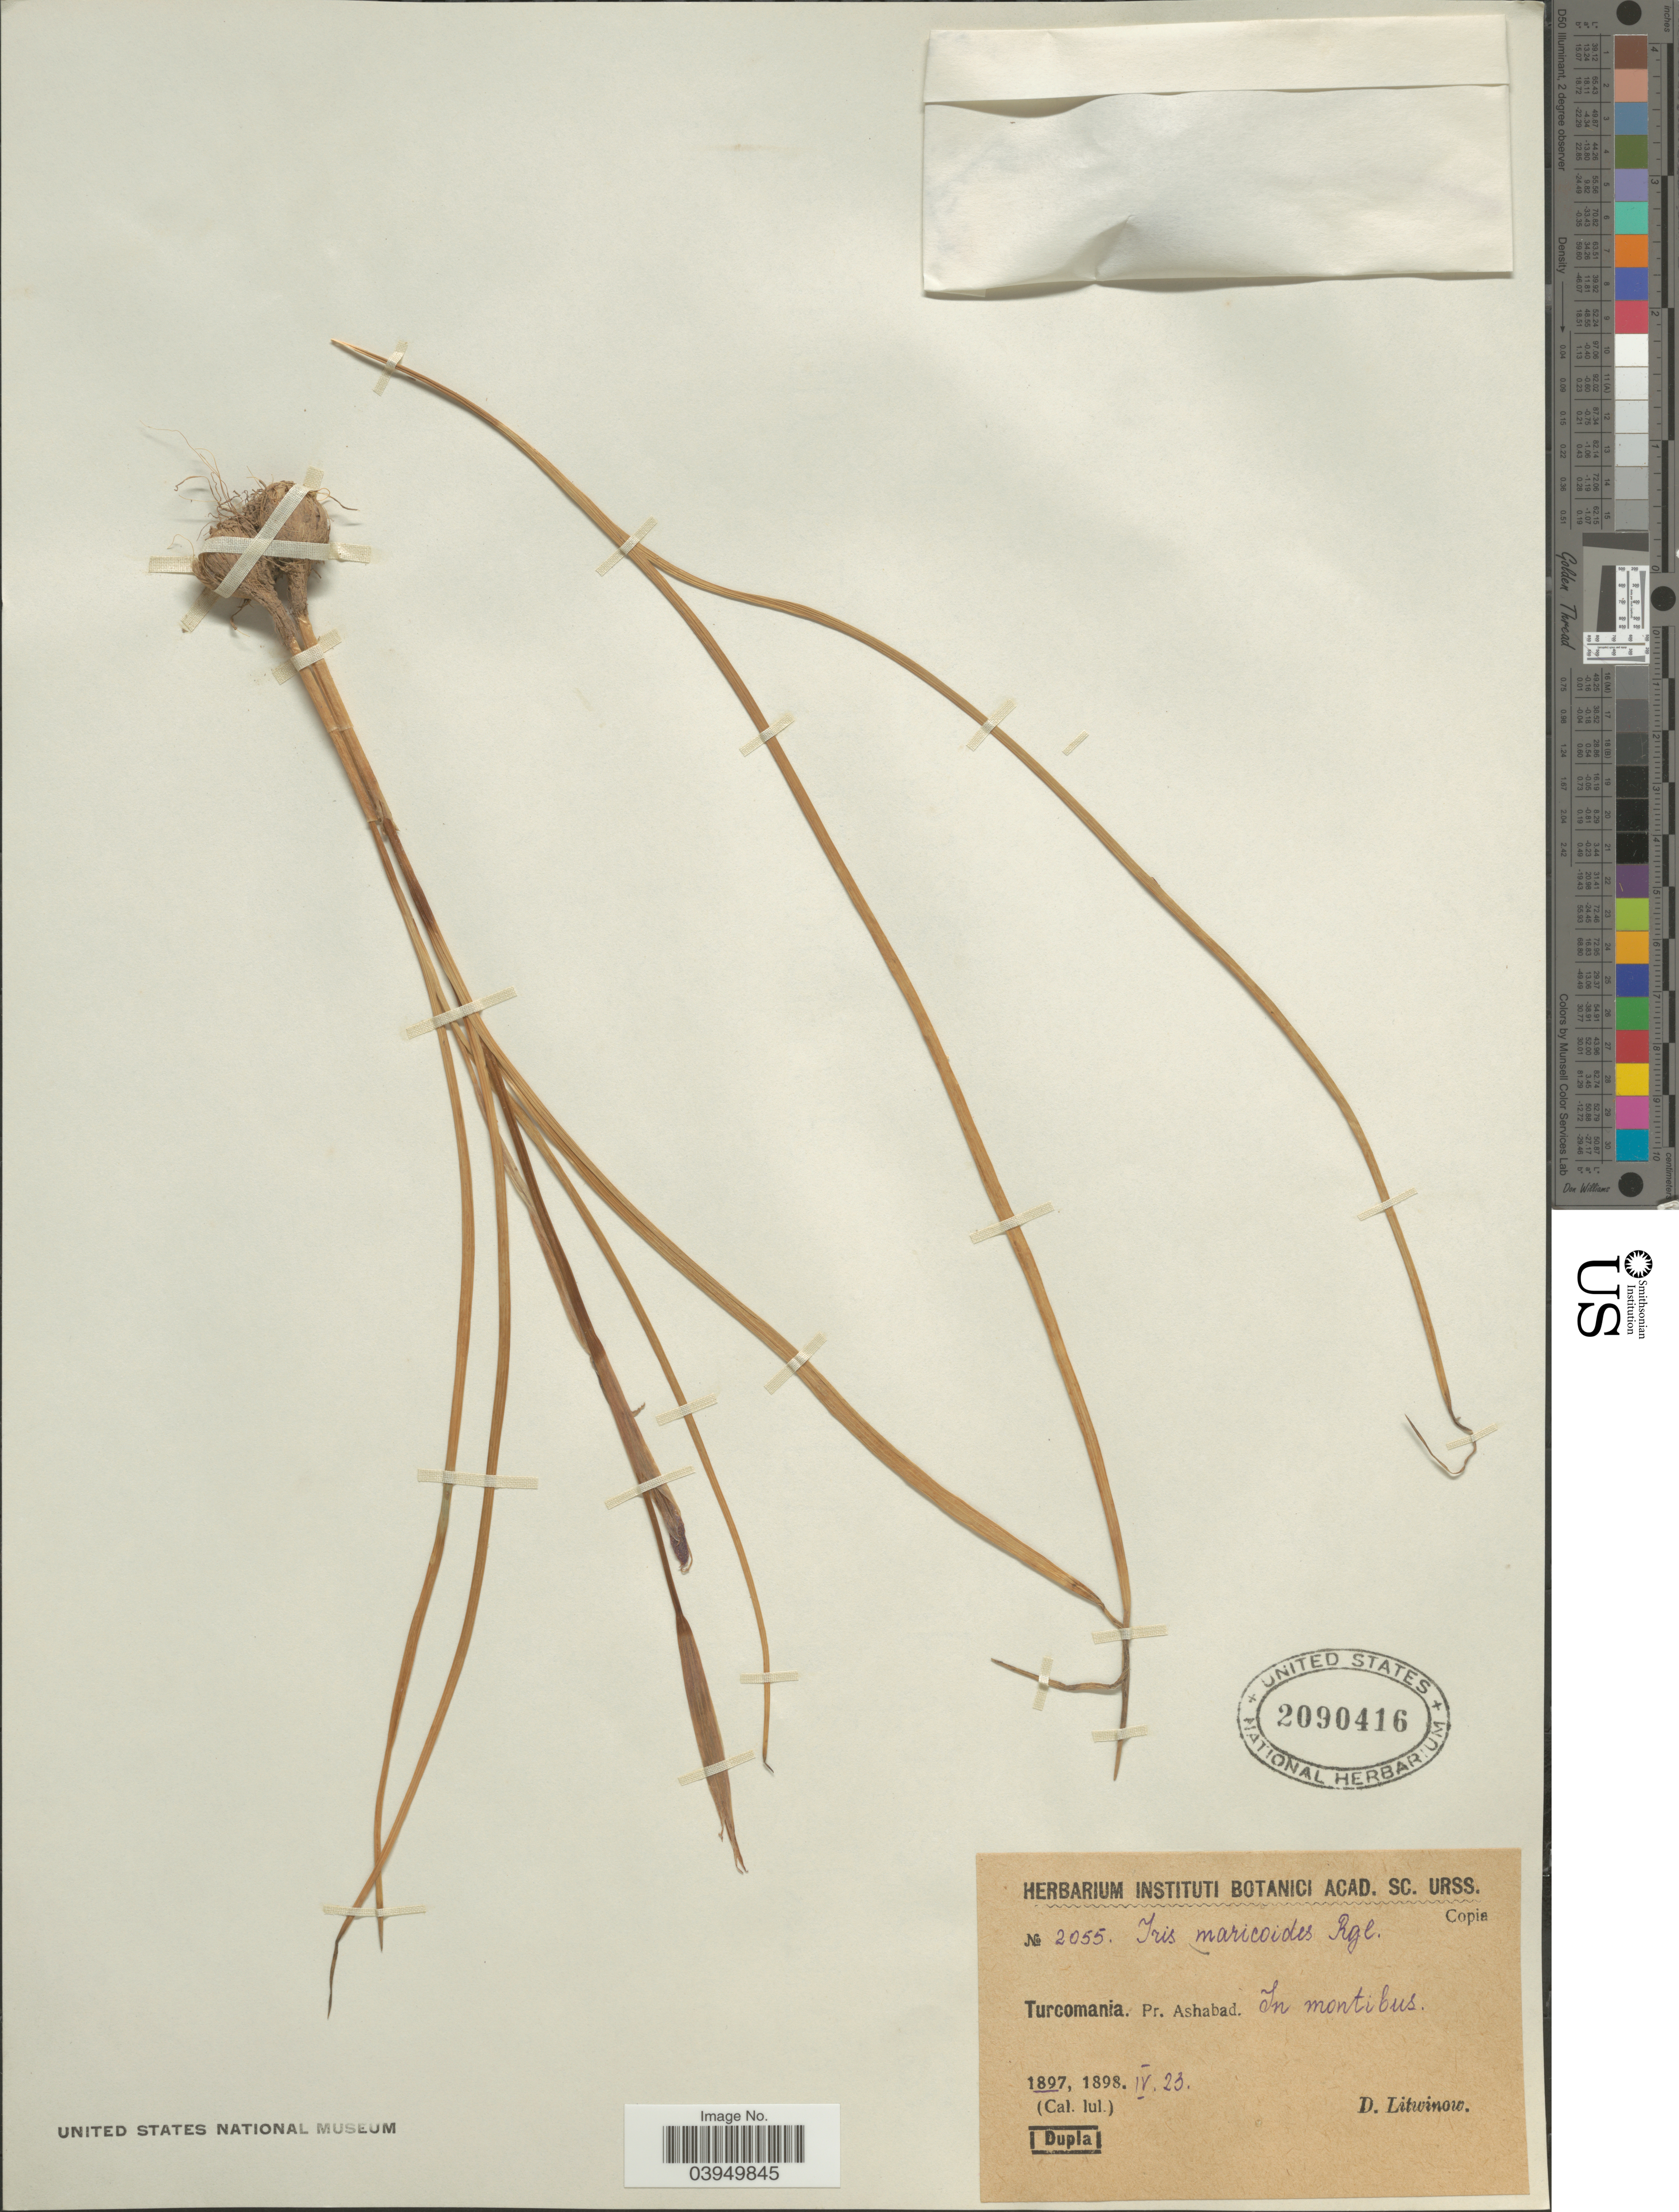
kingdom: Plantae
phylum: Tracheophyta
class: Liliopsida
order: Asparagales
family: Iridaceae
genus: Iris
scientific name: Iris maricoides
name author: Regel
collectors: D. Litwinow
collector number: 2055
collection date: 1897-04-23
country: Turkmenistan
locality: Turcomania. Pr. Ashabad. In montibus.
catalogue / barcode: US 2090416